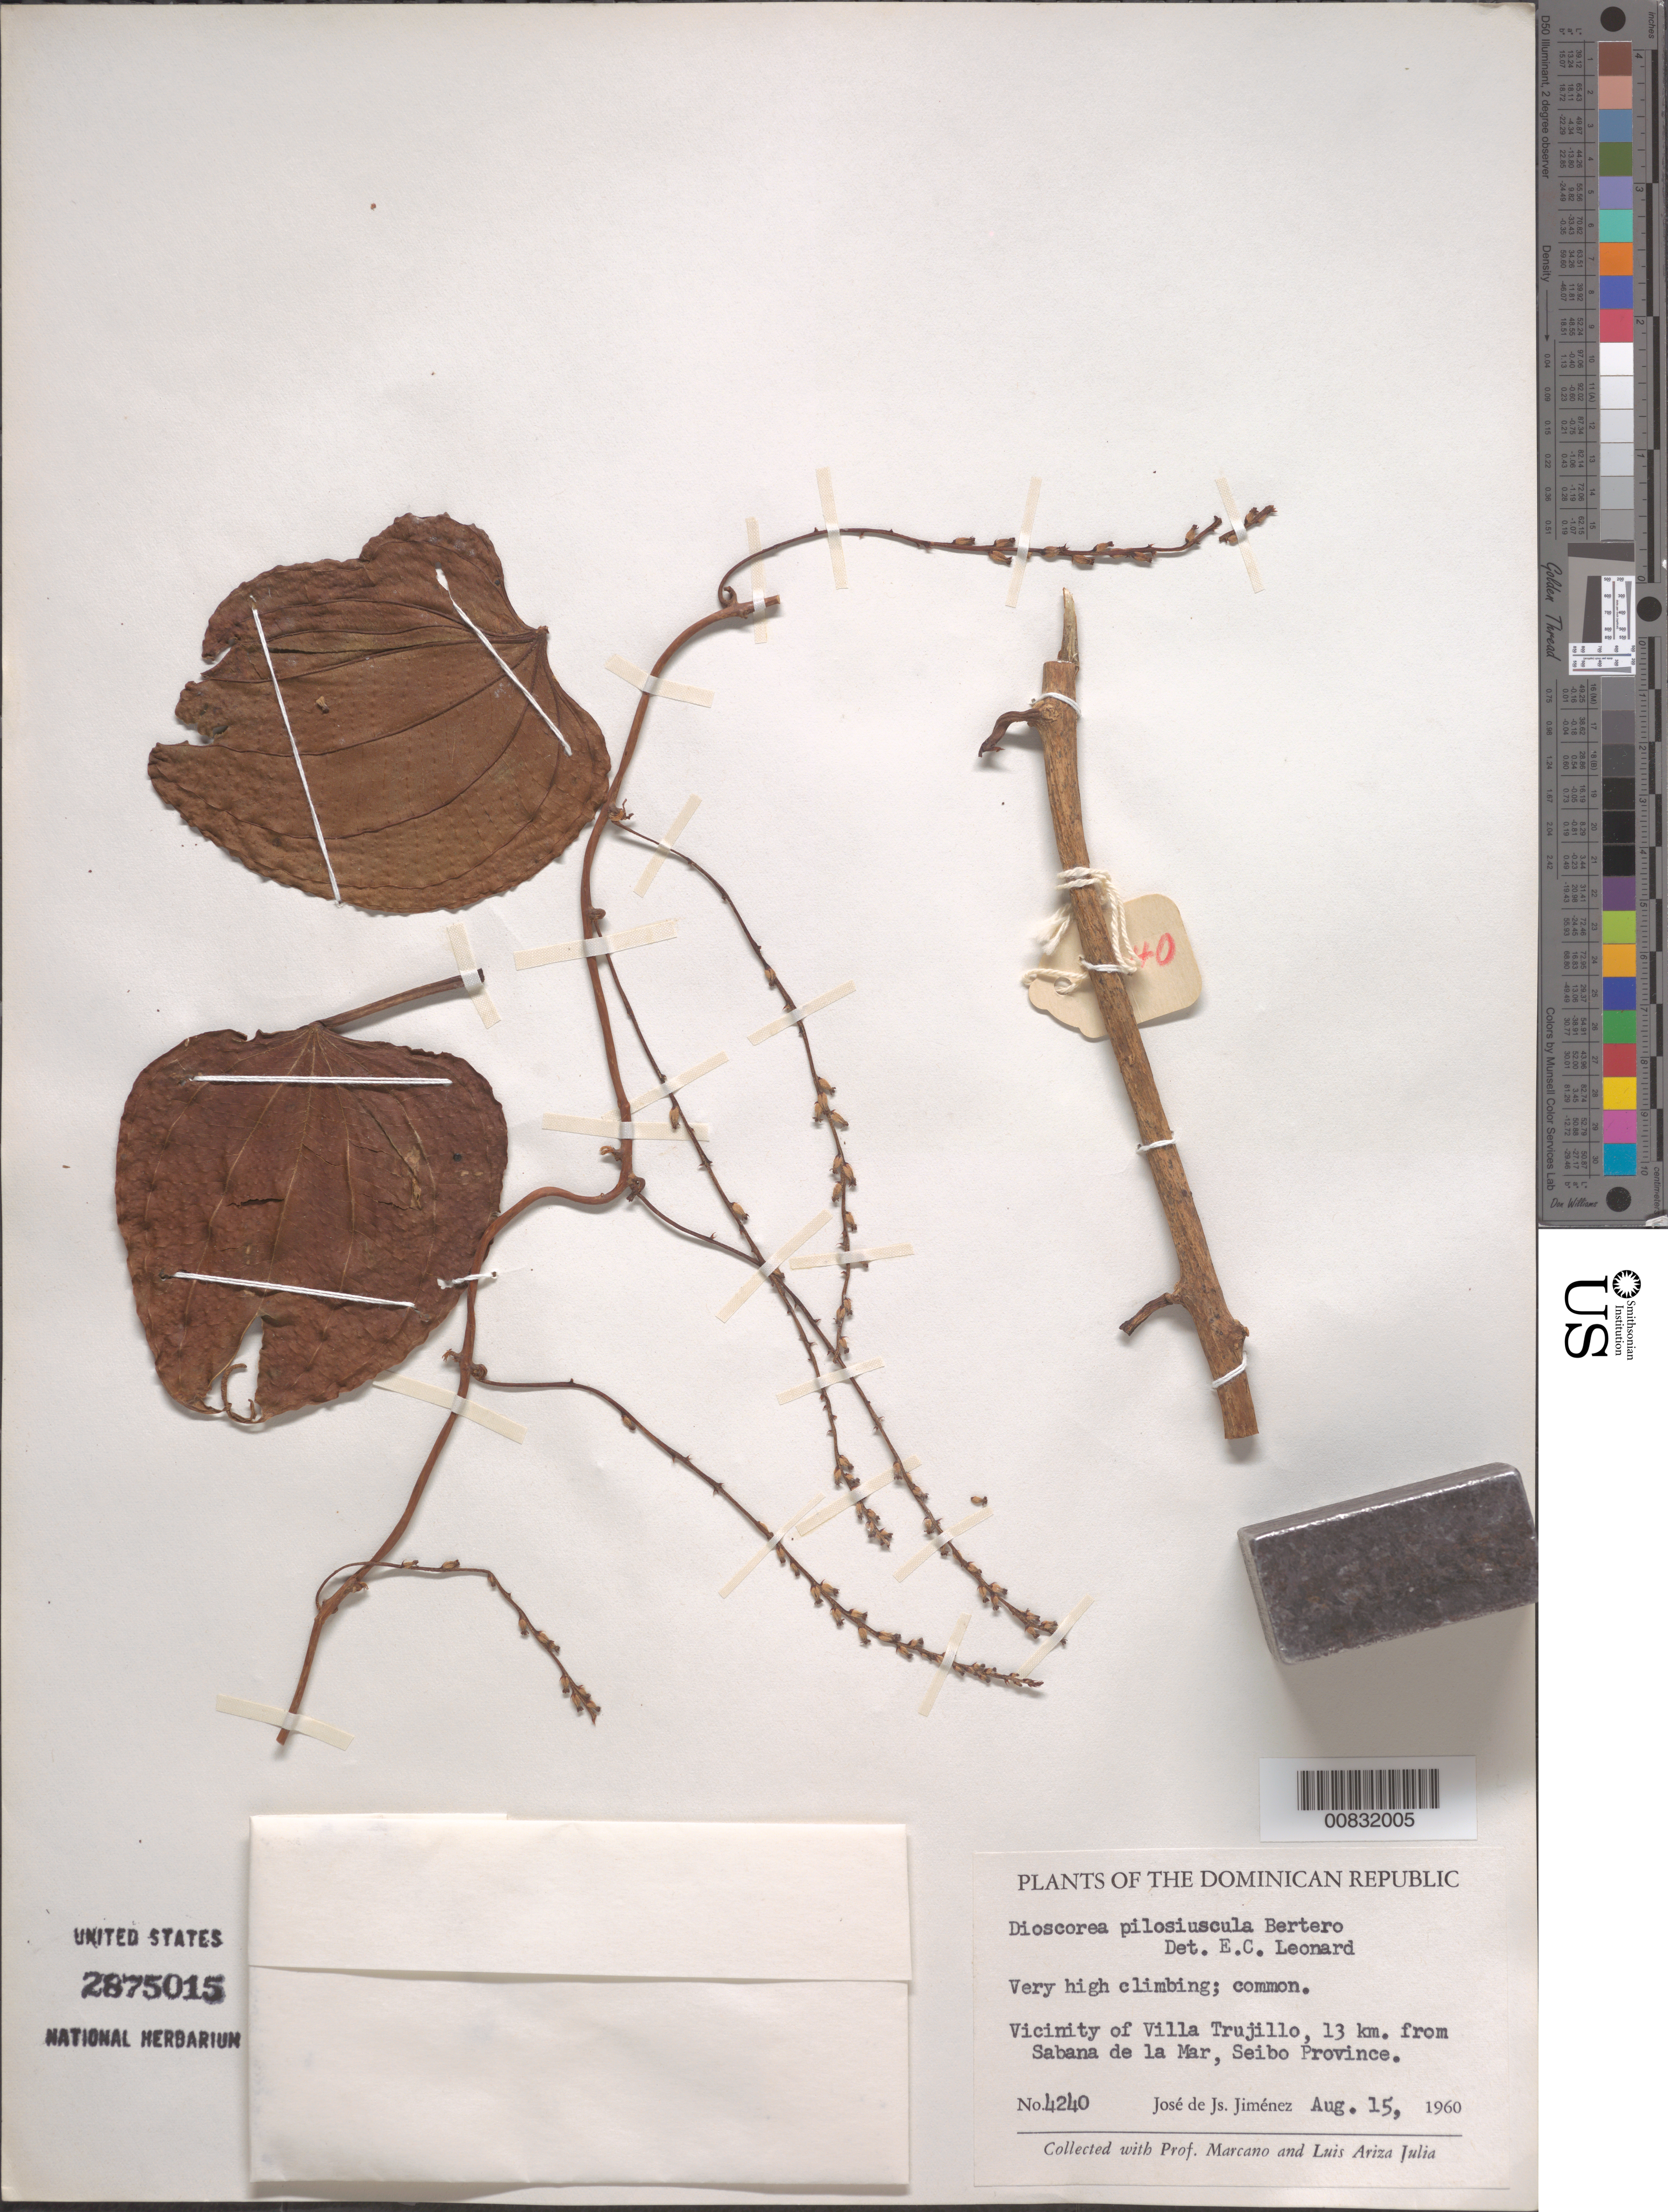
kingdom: Plantae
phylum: Tracheophyta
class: Liliopsida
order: Dioscoreales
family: Dioscoreaceae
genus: Dioscorea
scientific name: Dioscorea pilosiuscula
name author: Bertero ex Spreng.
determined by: Leonard, Emery C., (US)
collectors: J. J. Jiménez, E. J. Marcano F. & L. Ariza-Julia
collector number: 4240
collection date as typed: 15 Aug 1960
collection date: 1960-08-15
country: Dominican Republic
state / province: El Seibo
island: Hispaniola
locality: Vicinity of Villa Trujillo, 13 km. from Sabana de la Mar.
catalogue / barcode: US 2875015